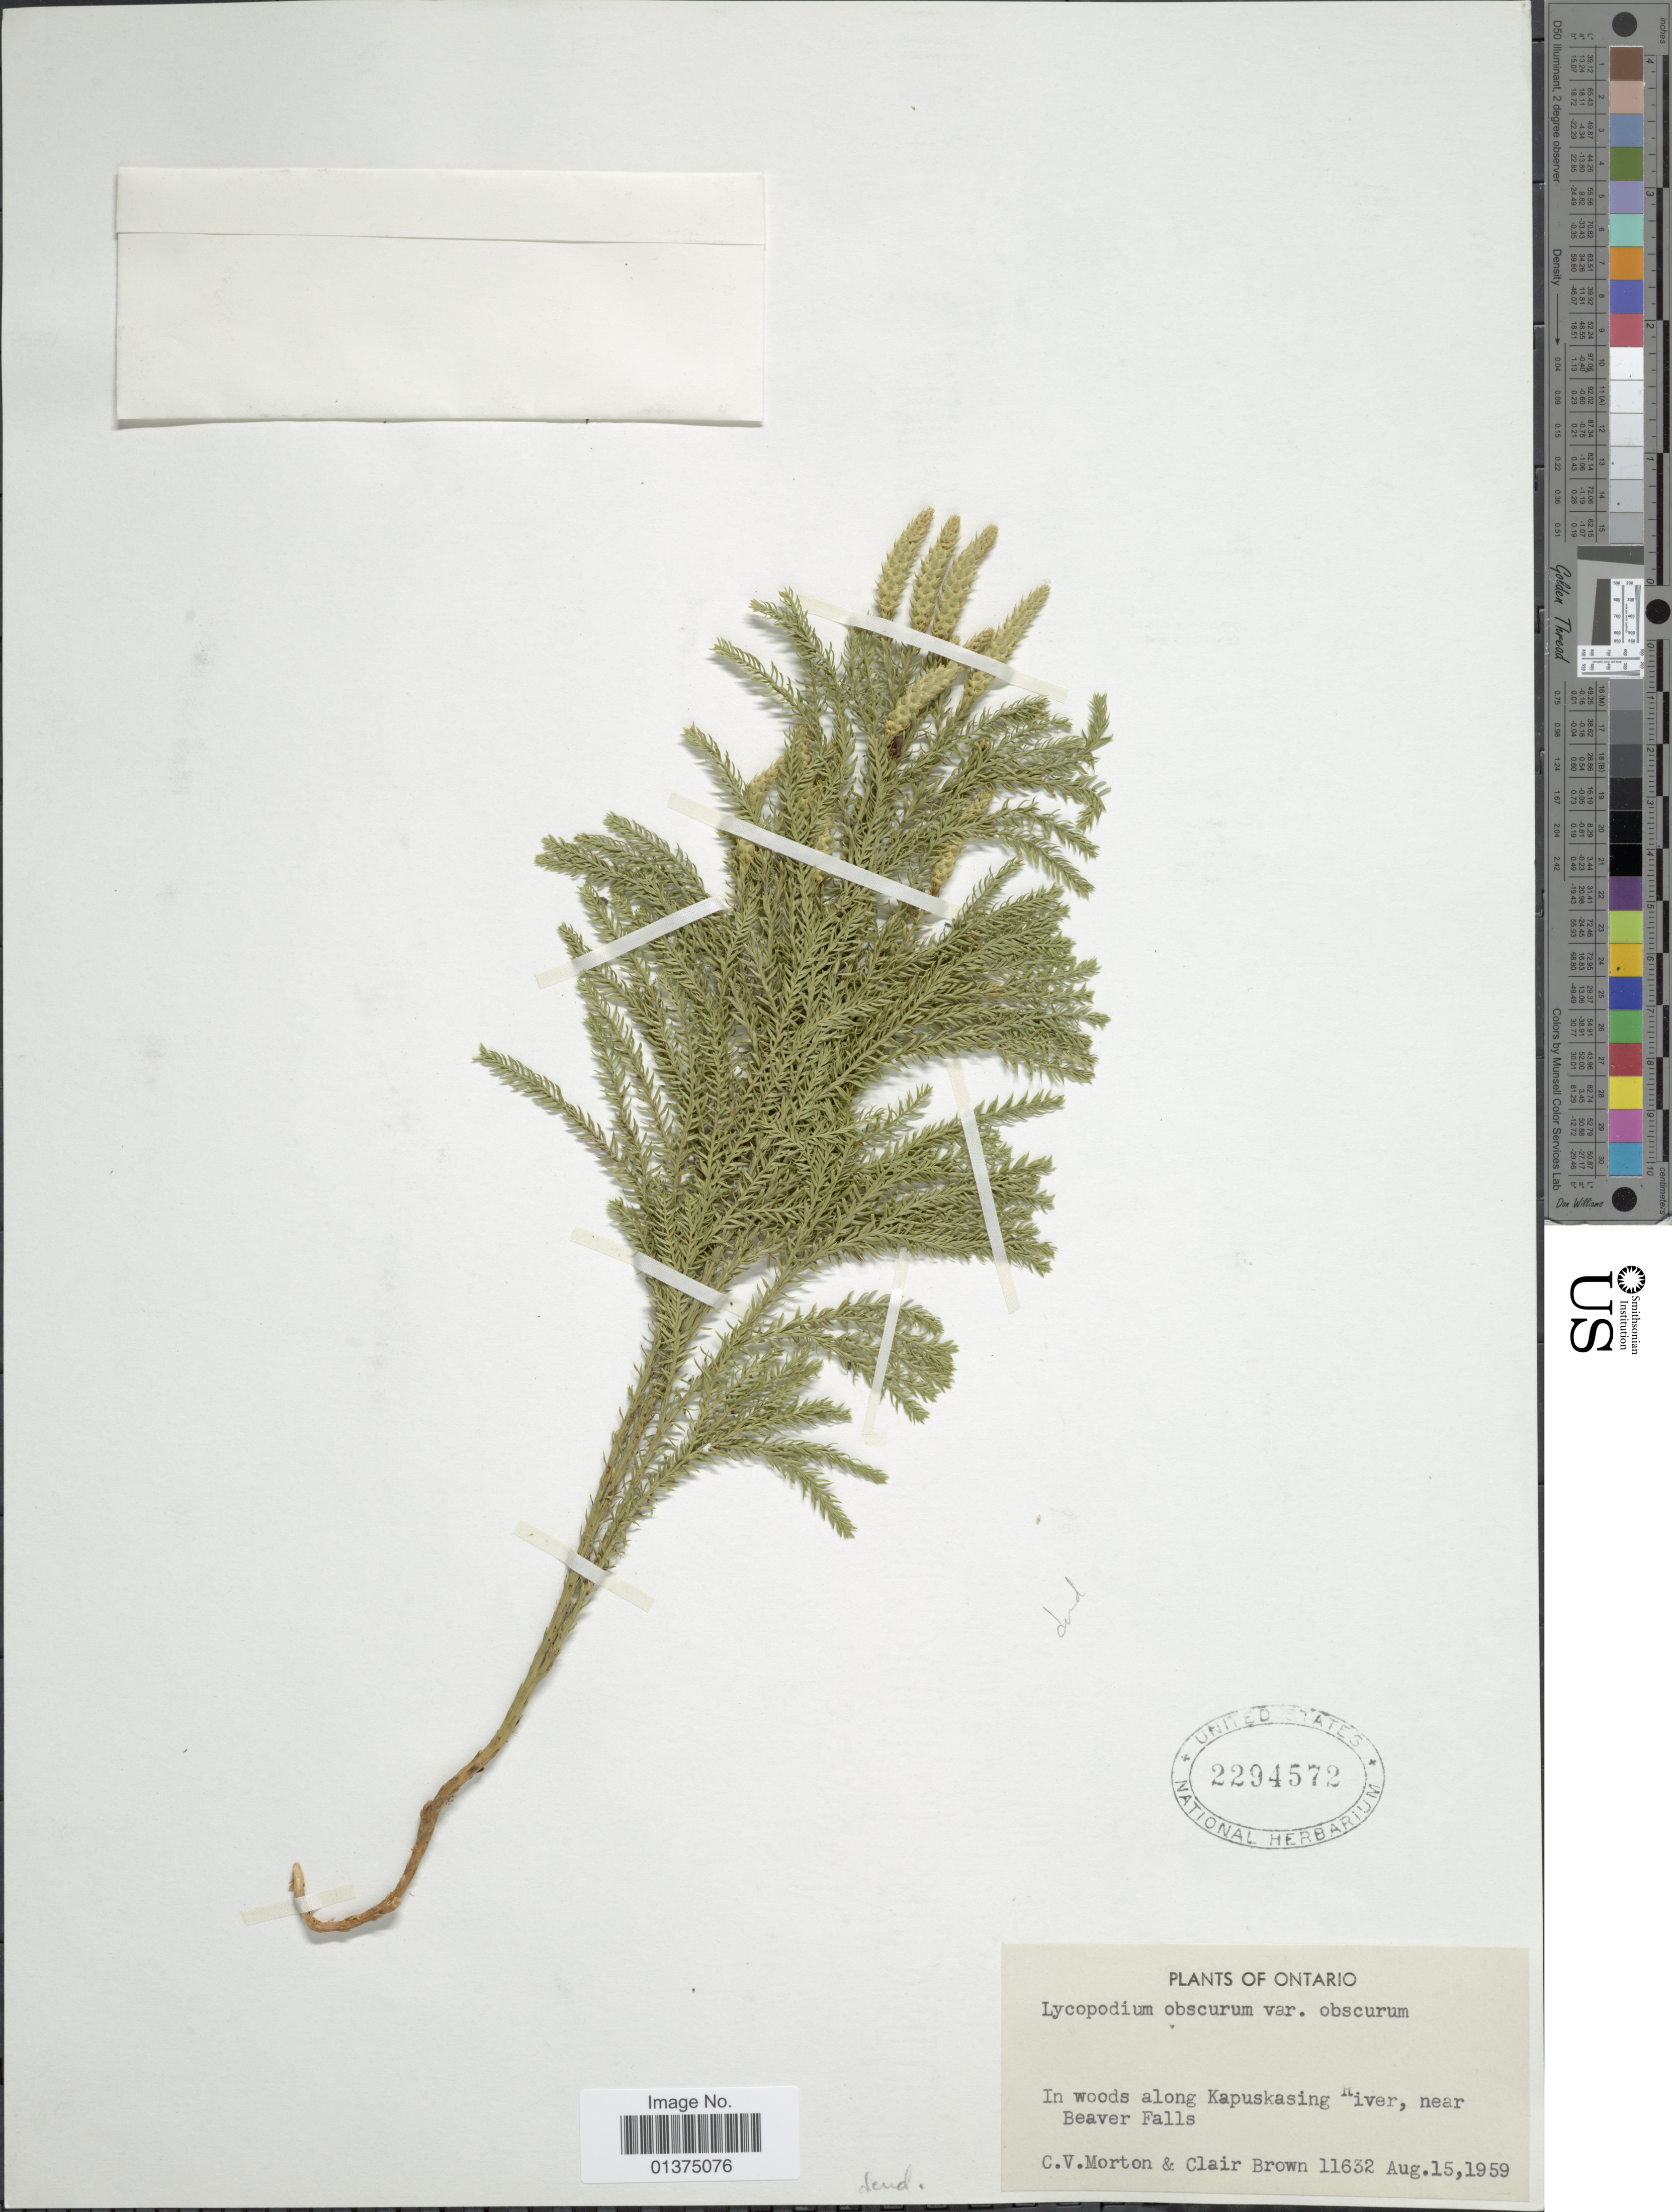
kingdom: Plantae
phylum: Tracheophyta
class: Lycopodiopsida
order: Lycopodiales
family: Lycopodiaceae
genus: Dendrolycopodium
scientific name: Dendrolycopodium dendroideum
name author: (Michx.) A. Haines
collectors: C. V. Morton & C. A. Brown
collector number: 11632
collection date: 1959-08-15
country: Canada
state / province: Ontario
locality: In woods along Kapuskasing River, near Beaver Falls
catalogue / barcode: US 2294572